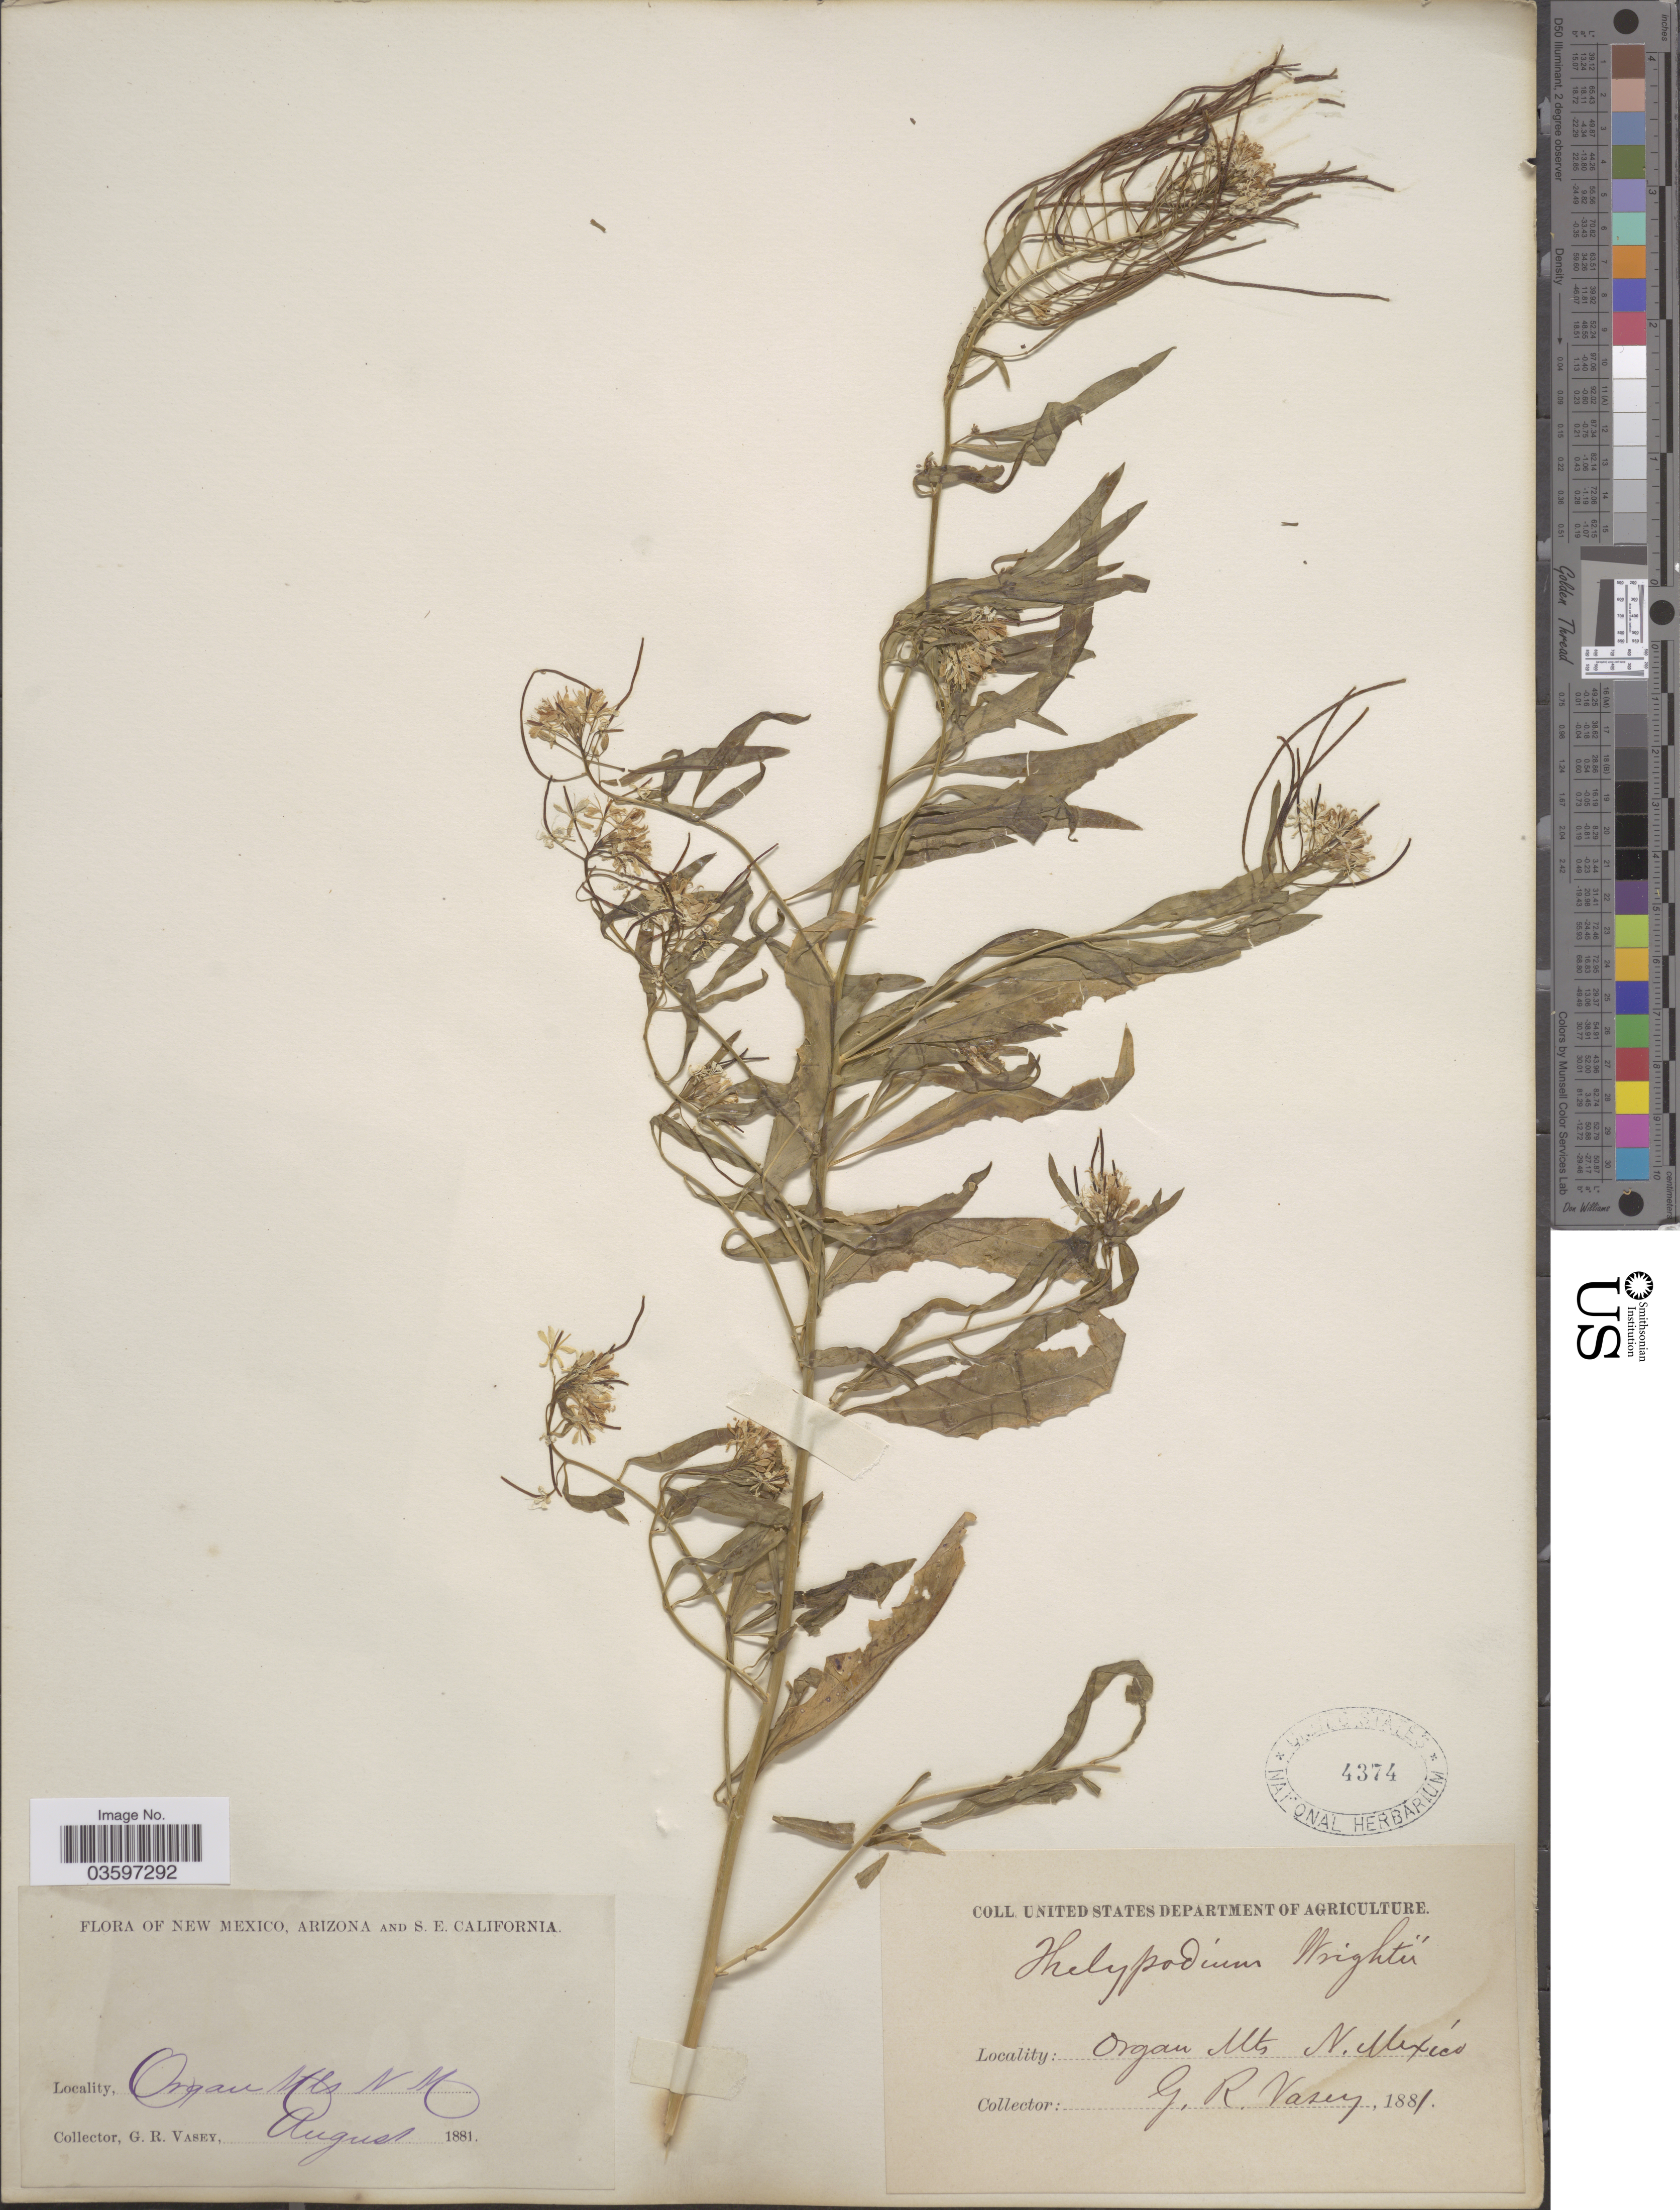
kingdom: Plantae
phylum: Tracheophyta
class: Magnoliopsida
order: Brassicales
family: Brassicaceae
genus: Stanleyella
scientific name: Stanleyella wrightii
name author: Rydb.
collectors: G. R. Vasey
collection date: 1881-08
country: United States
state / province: New Mexico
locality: Organ Mts.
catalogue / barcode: US 4374